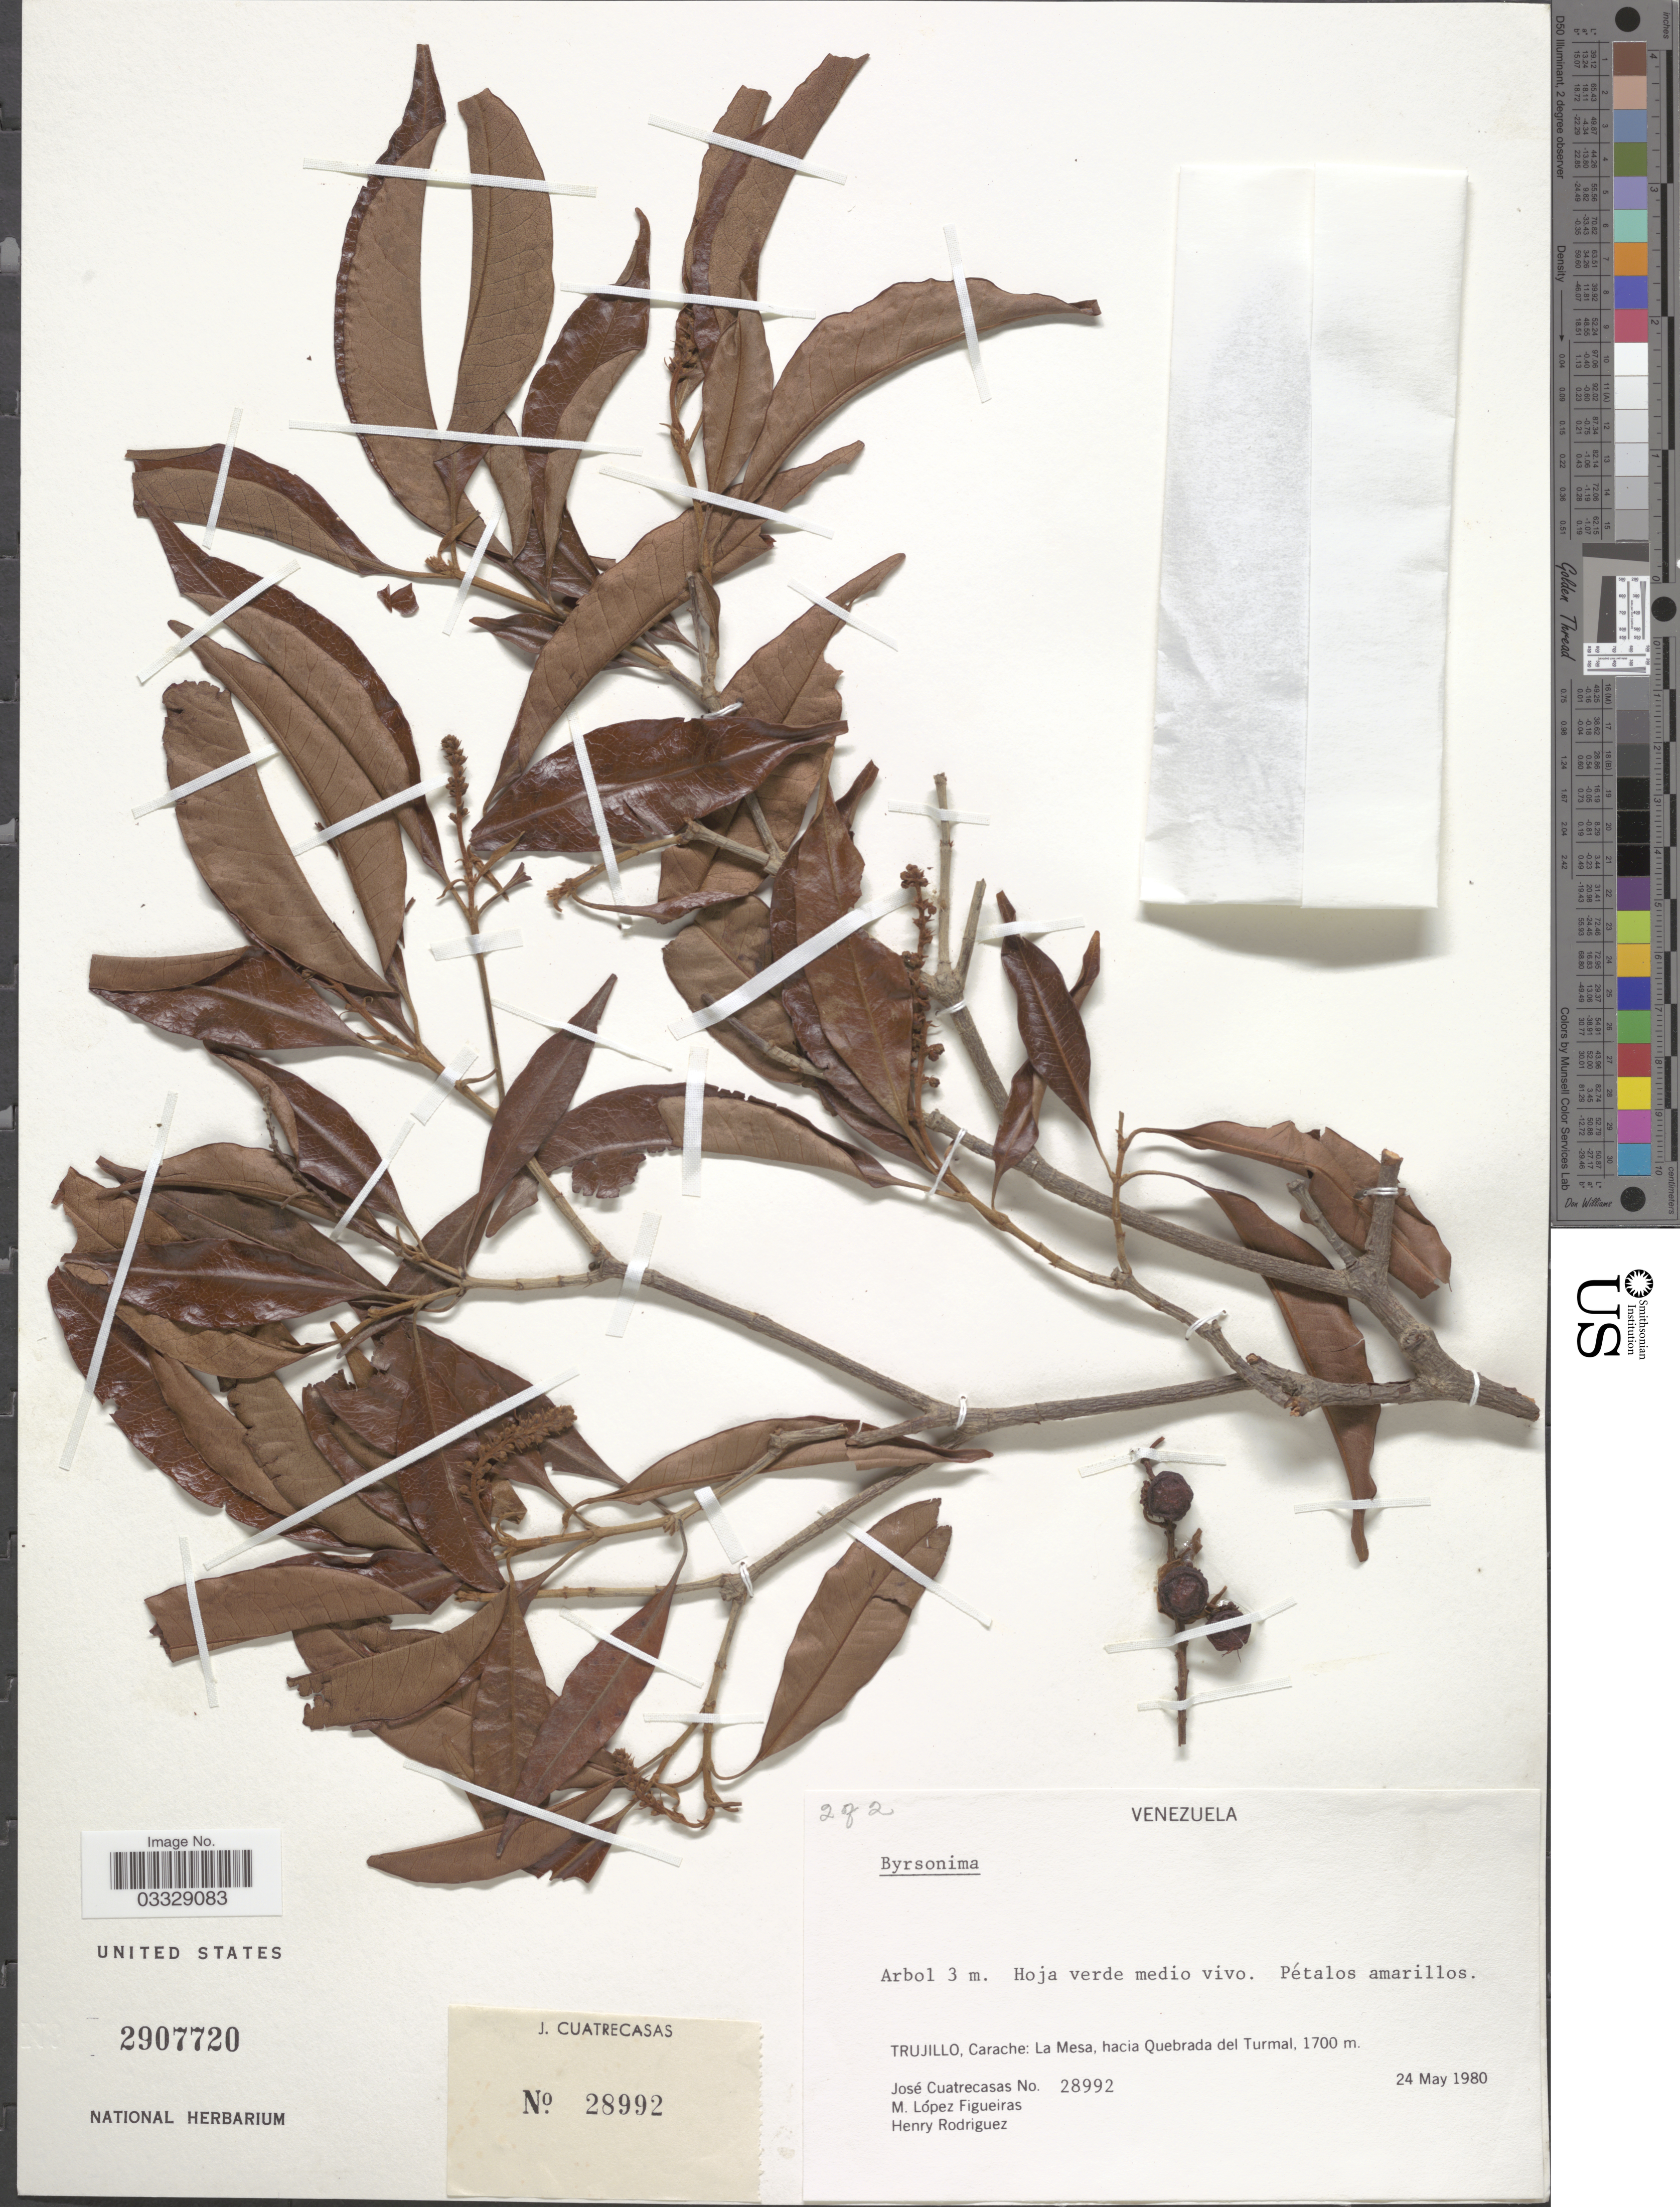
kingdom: Plantae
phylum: Tracheophyta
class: Magnoliopsida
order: Malpighiales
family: Malpighiaceae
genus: Byrsonima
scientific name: Byrsonima sp.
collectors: J. Cuatrecasas, M. López Figueiras & H. Rodriguez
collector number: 28992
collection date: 1980-05-24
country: Venezuela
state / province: Trujillo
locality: Carache: La Mesa, hacia Quebrada del Turmal.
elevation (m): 1700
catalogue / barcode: US 2907720